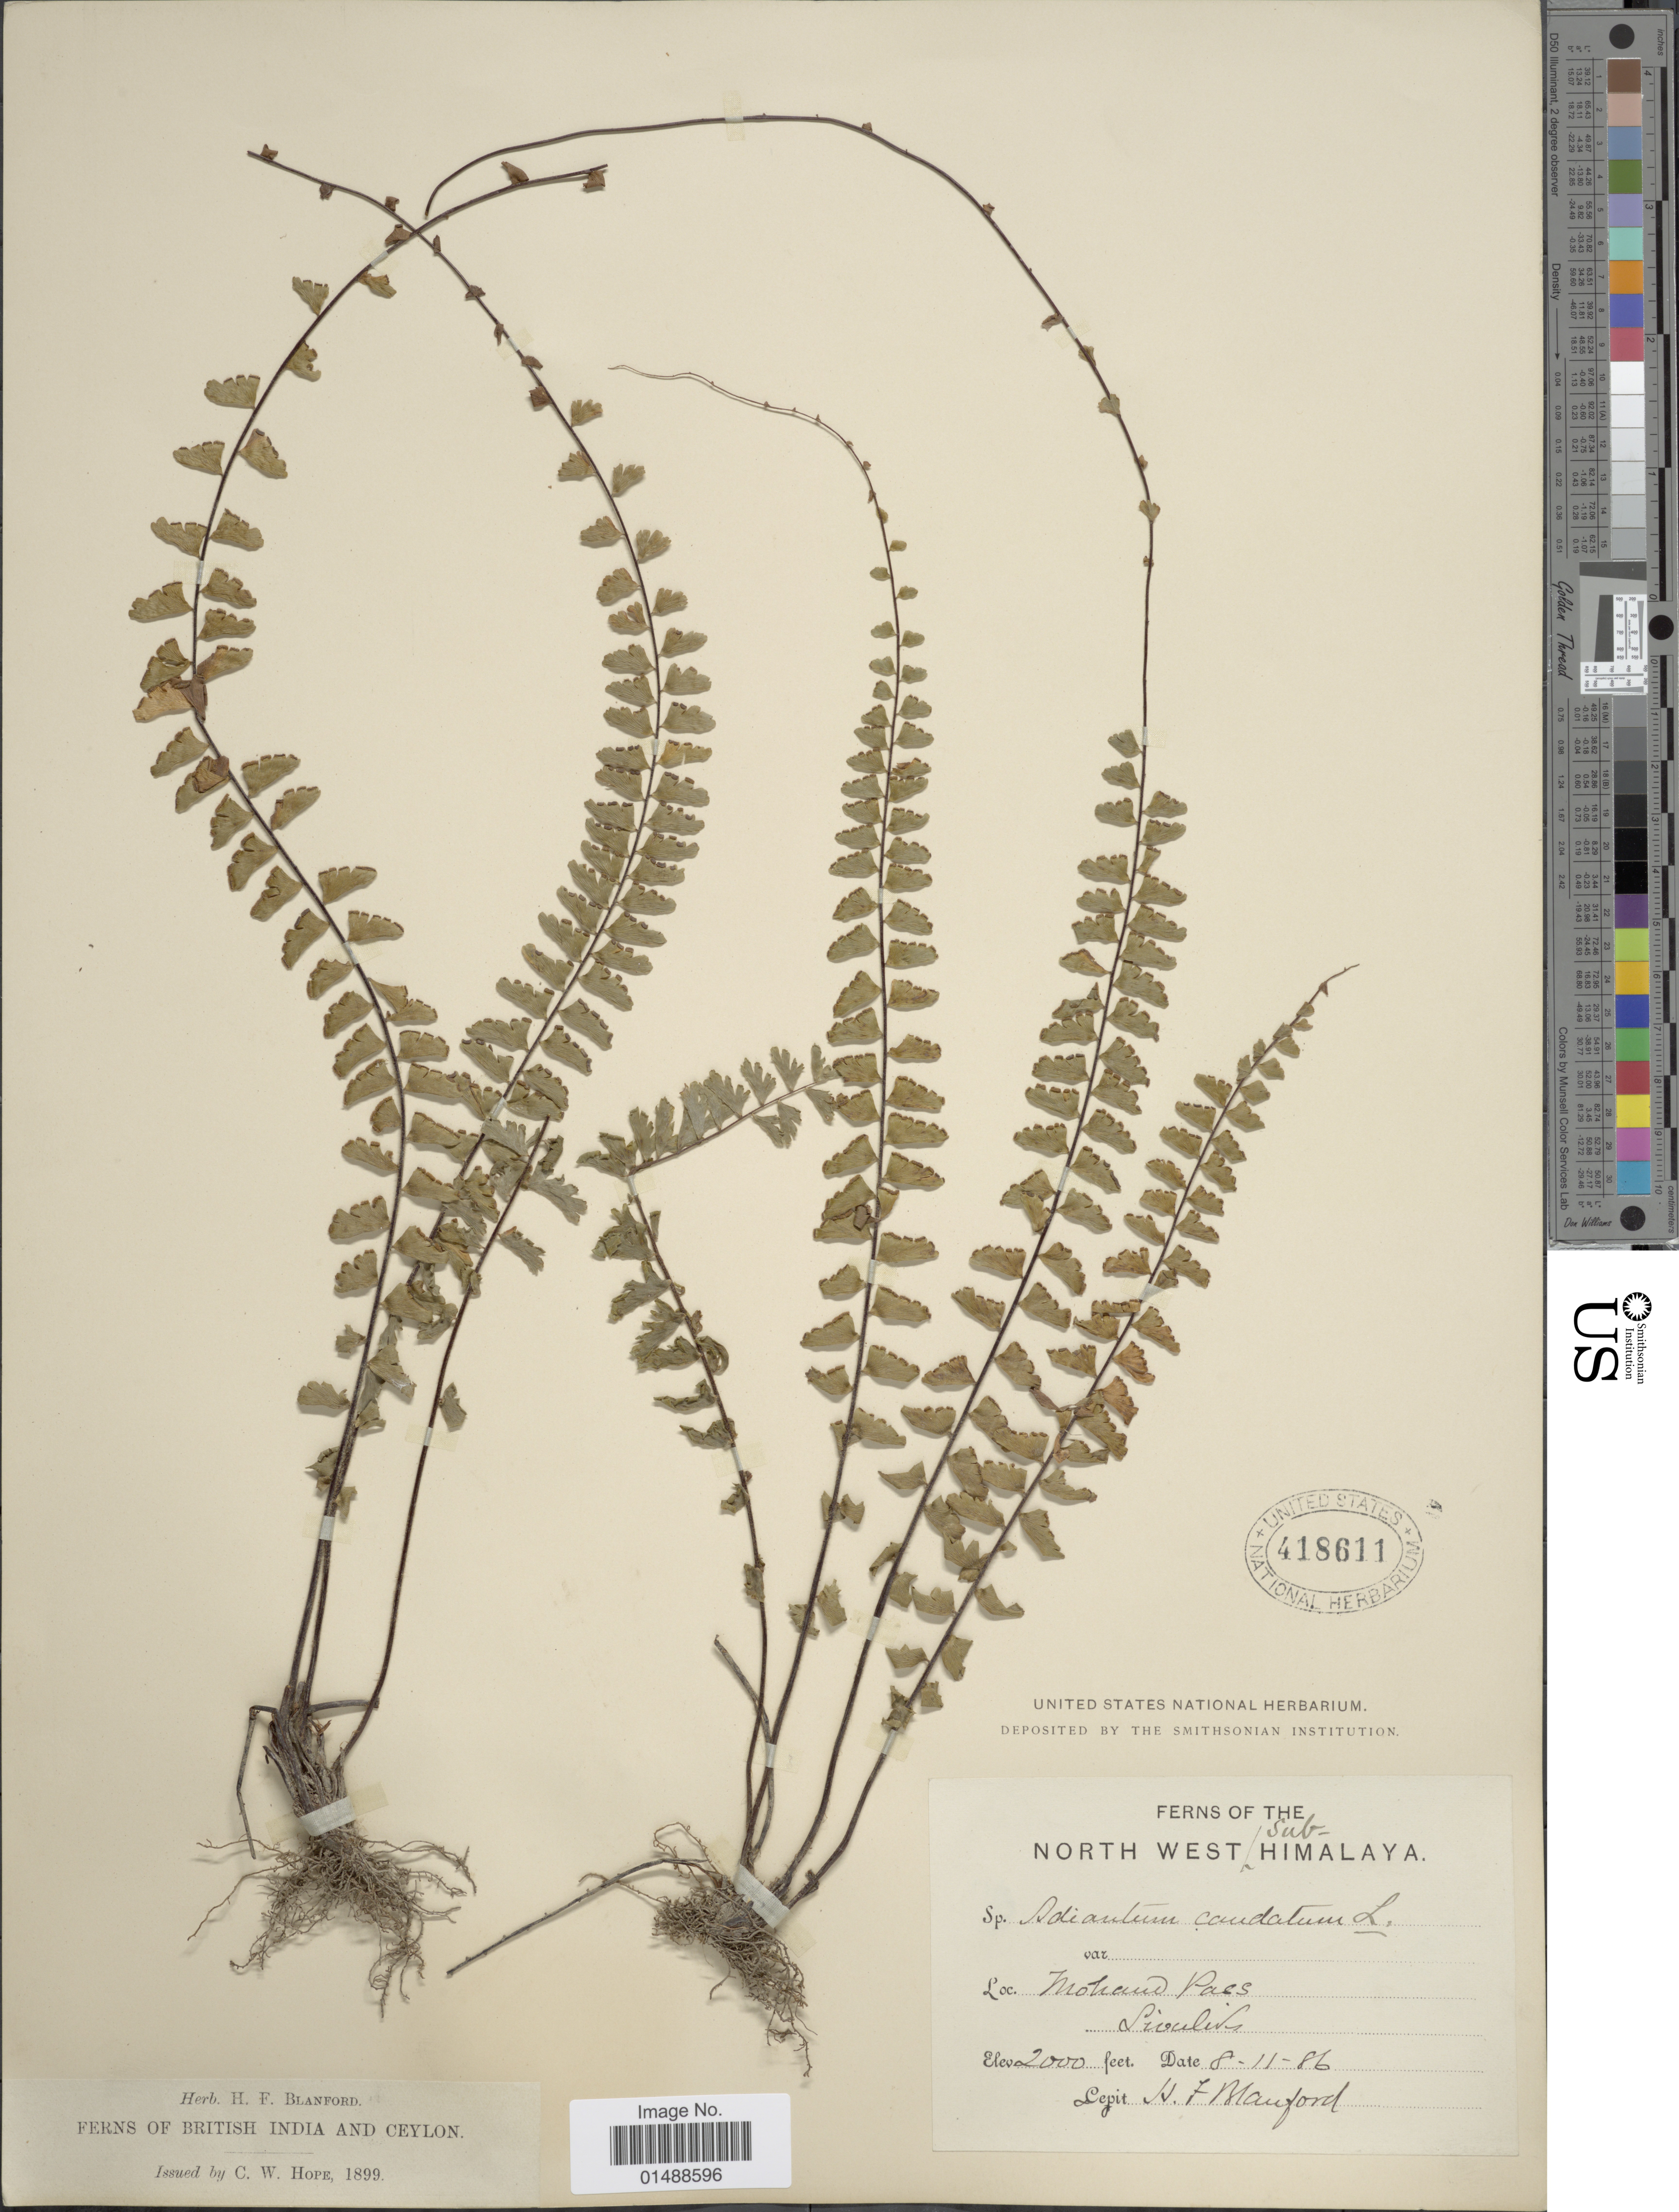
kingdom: Plantae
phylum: Tracheophyta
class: Polypodiopsida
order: Polypodiales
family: Pteridaceae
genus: Adiantum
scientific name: Adiantum incisum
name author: Forssk.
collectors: H. Blanford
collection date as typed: Transcribed d/m/y: 8/11/86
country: India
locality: British India and Ceylon, North West/Sub Himalaya, Mohauw Pass, Livulvi.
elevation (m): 610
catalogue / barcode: US 418611